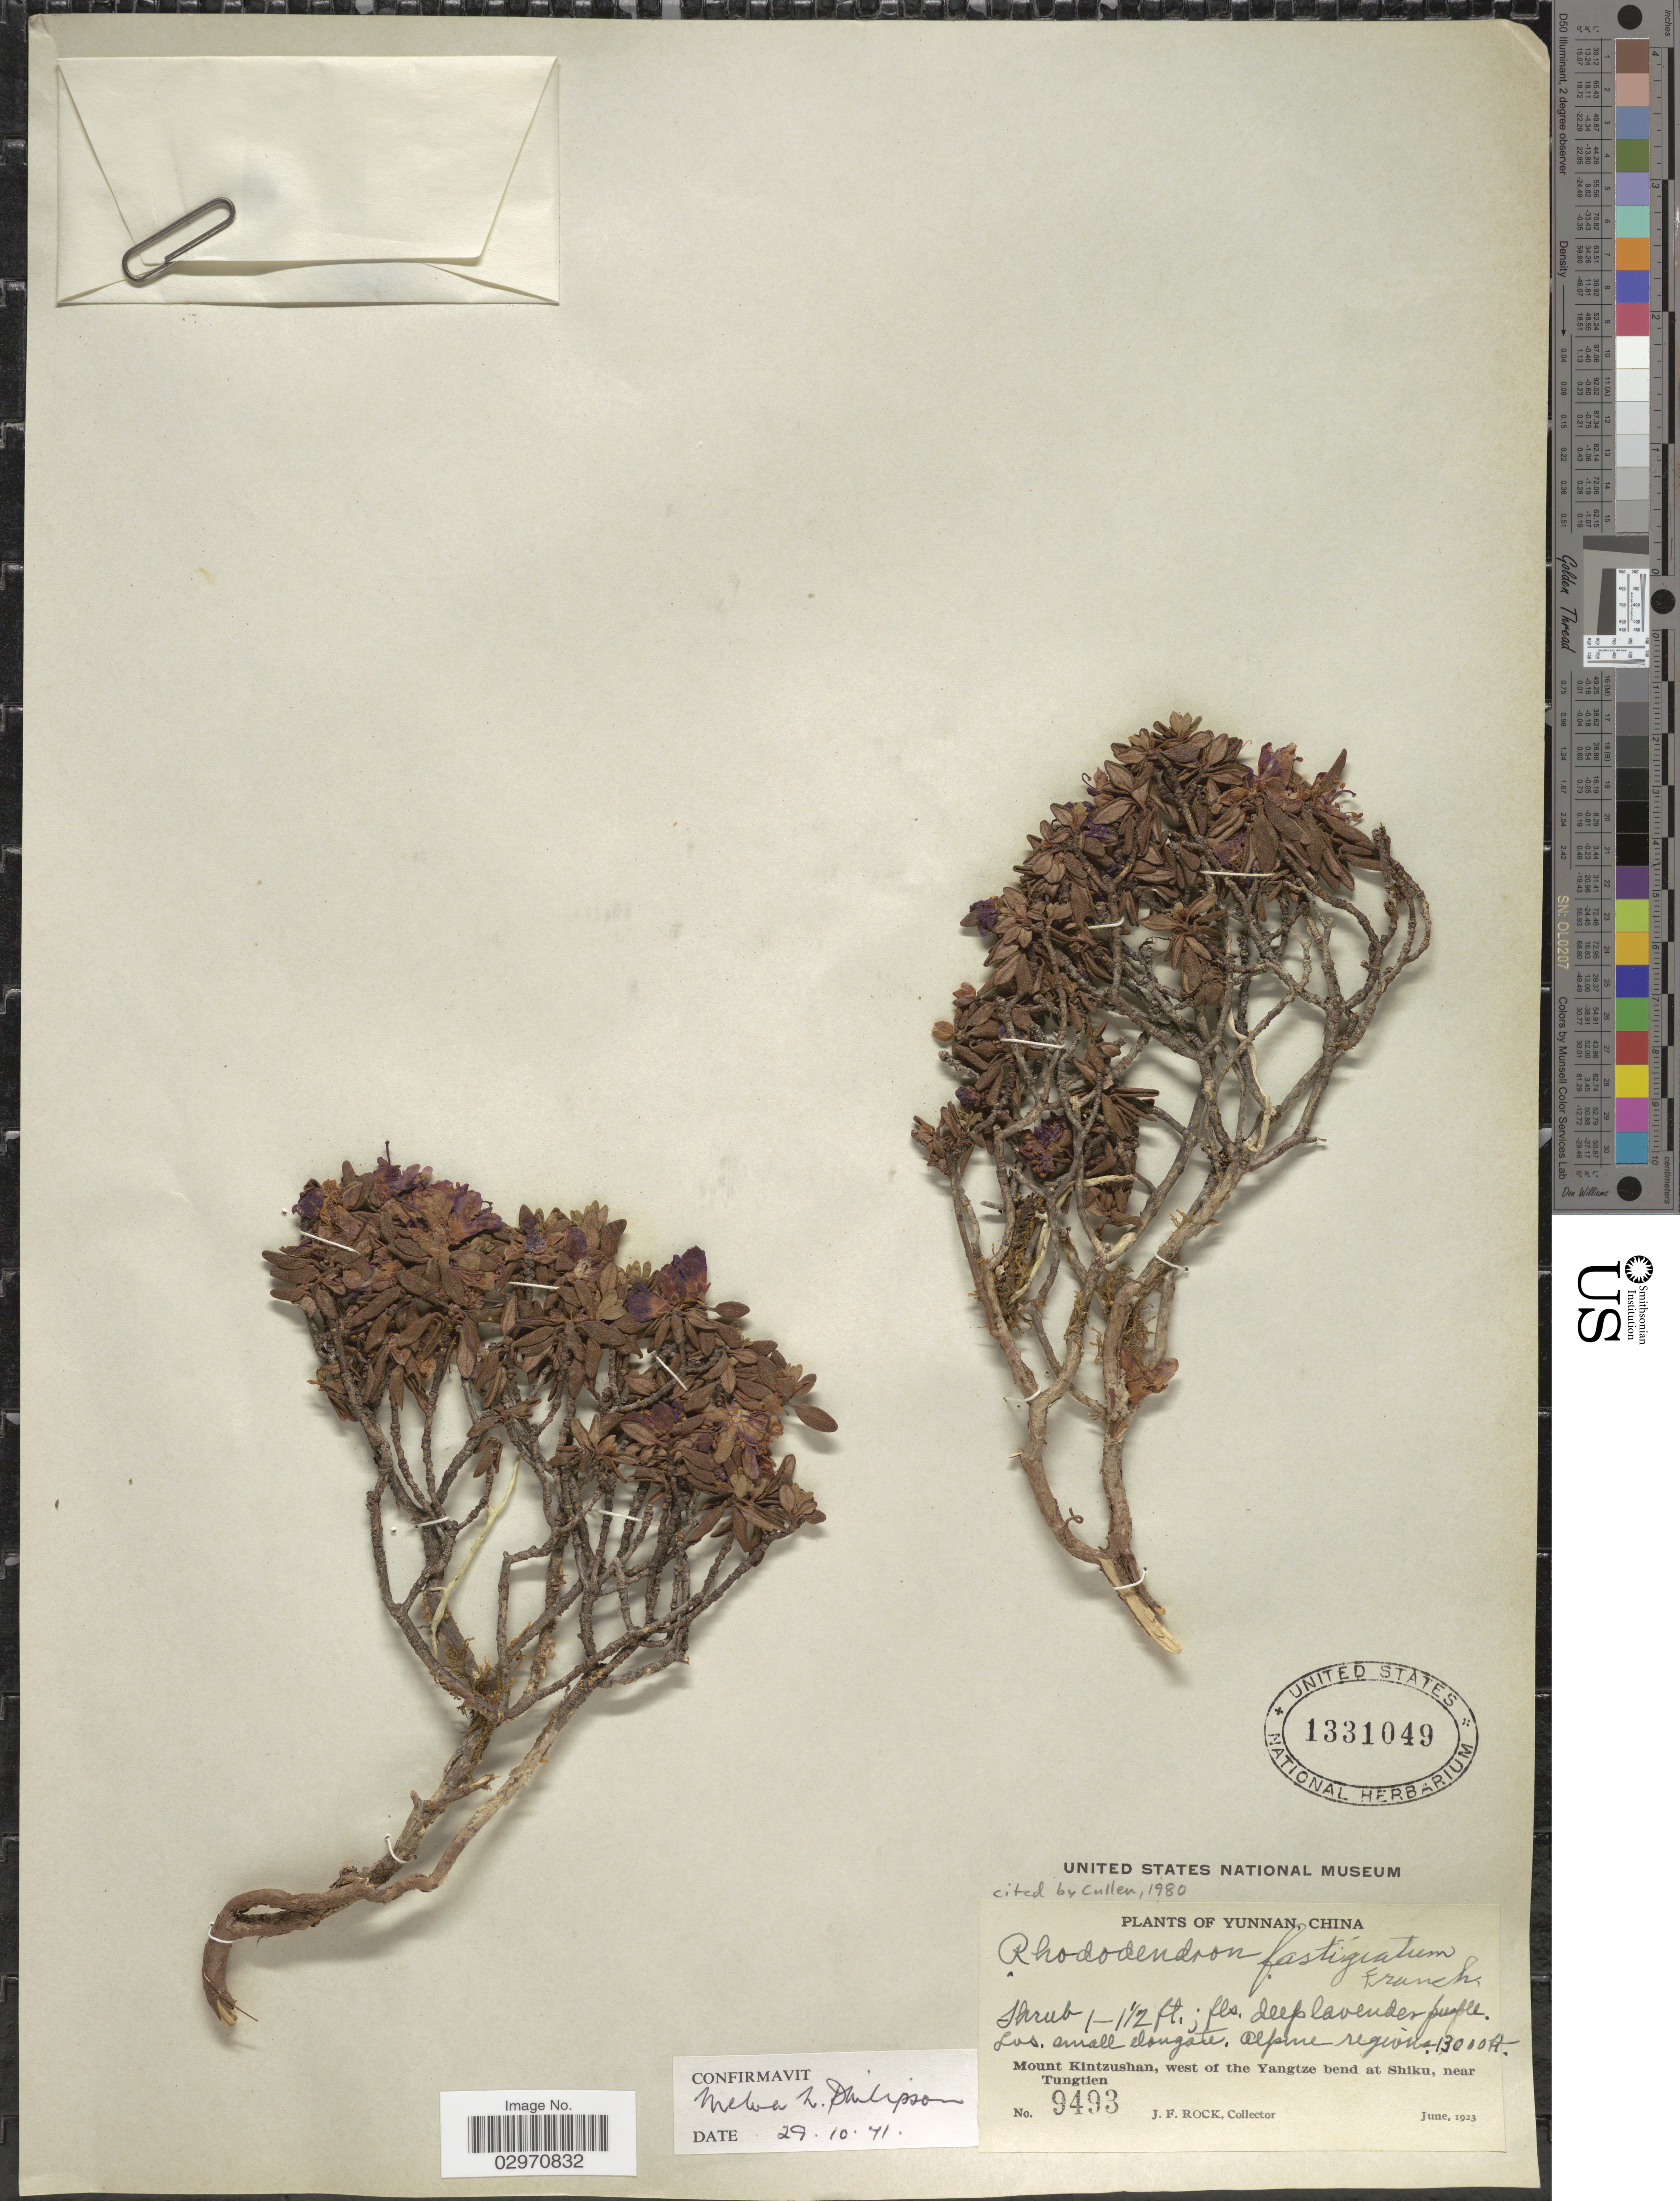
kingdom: Plantae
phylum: Tracheophyta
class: Magnoliopsida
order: Ericales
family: Ericaceae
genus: Rhododendron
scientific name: Rhododendron fastigiatum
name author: Franch.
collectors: J. Rock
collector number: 9493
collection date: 1923-06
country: China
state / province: Yunnan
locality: Mount Kintzushan, west of the Yangtze bend at Shiku, near Tungtien.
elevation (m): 3962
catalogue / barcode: US 1331049